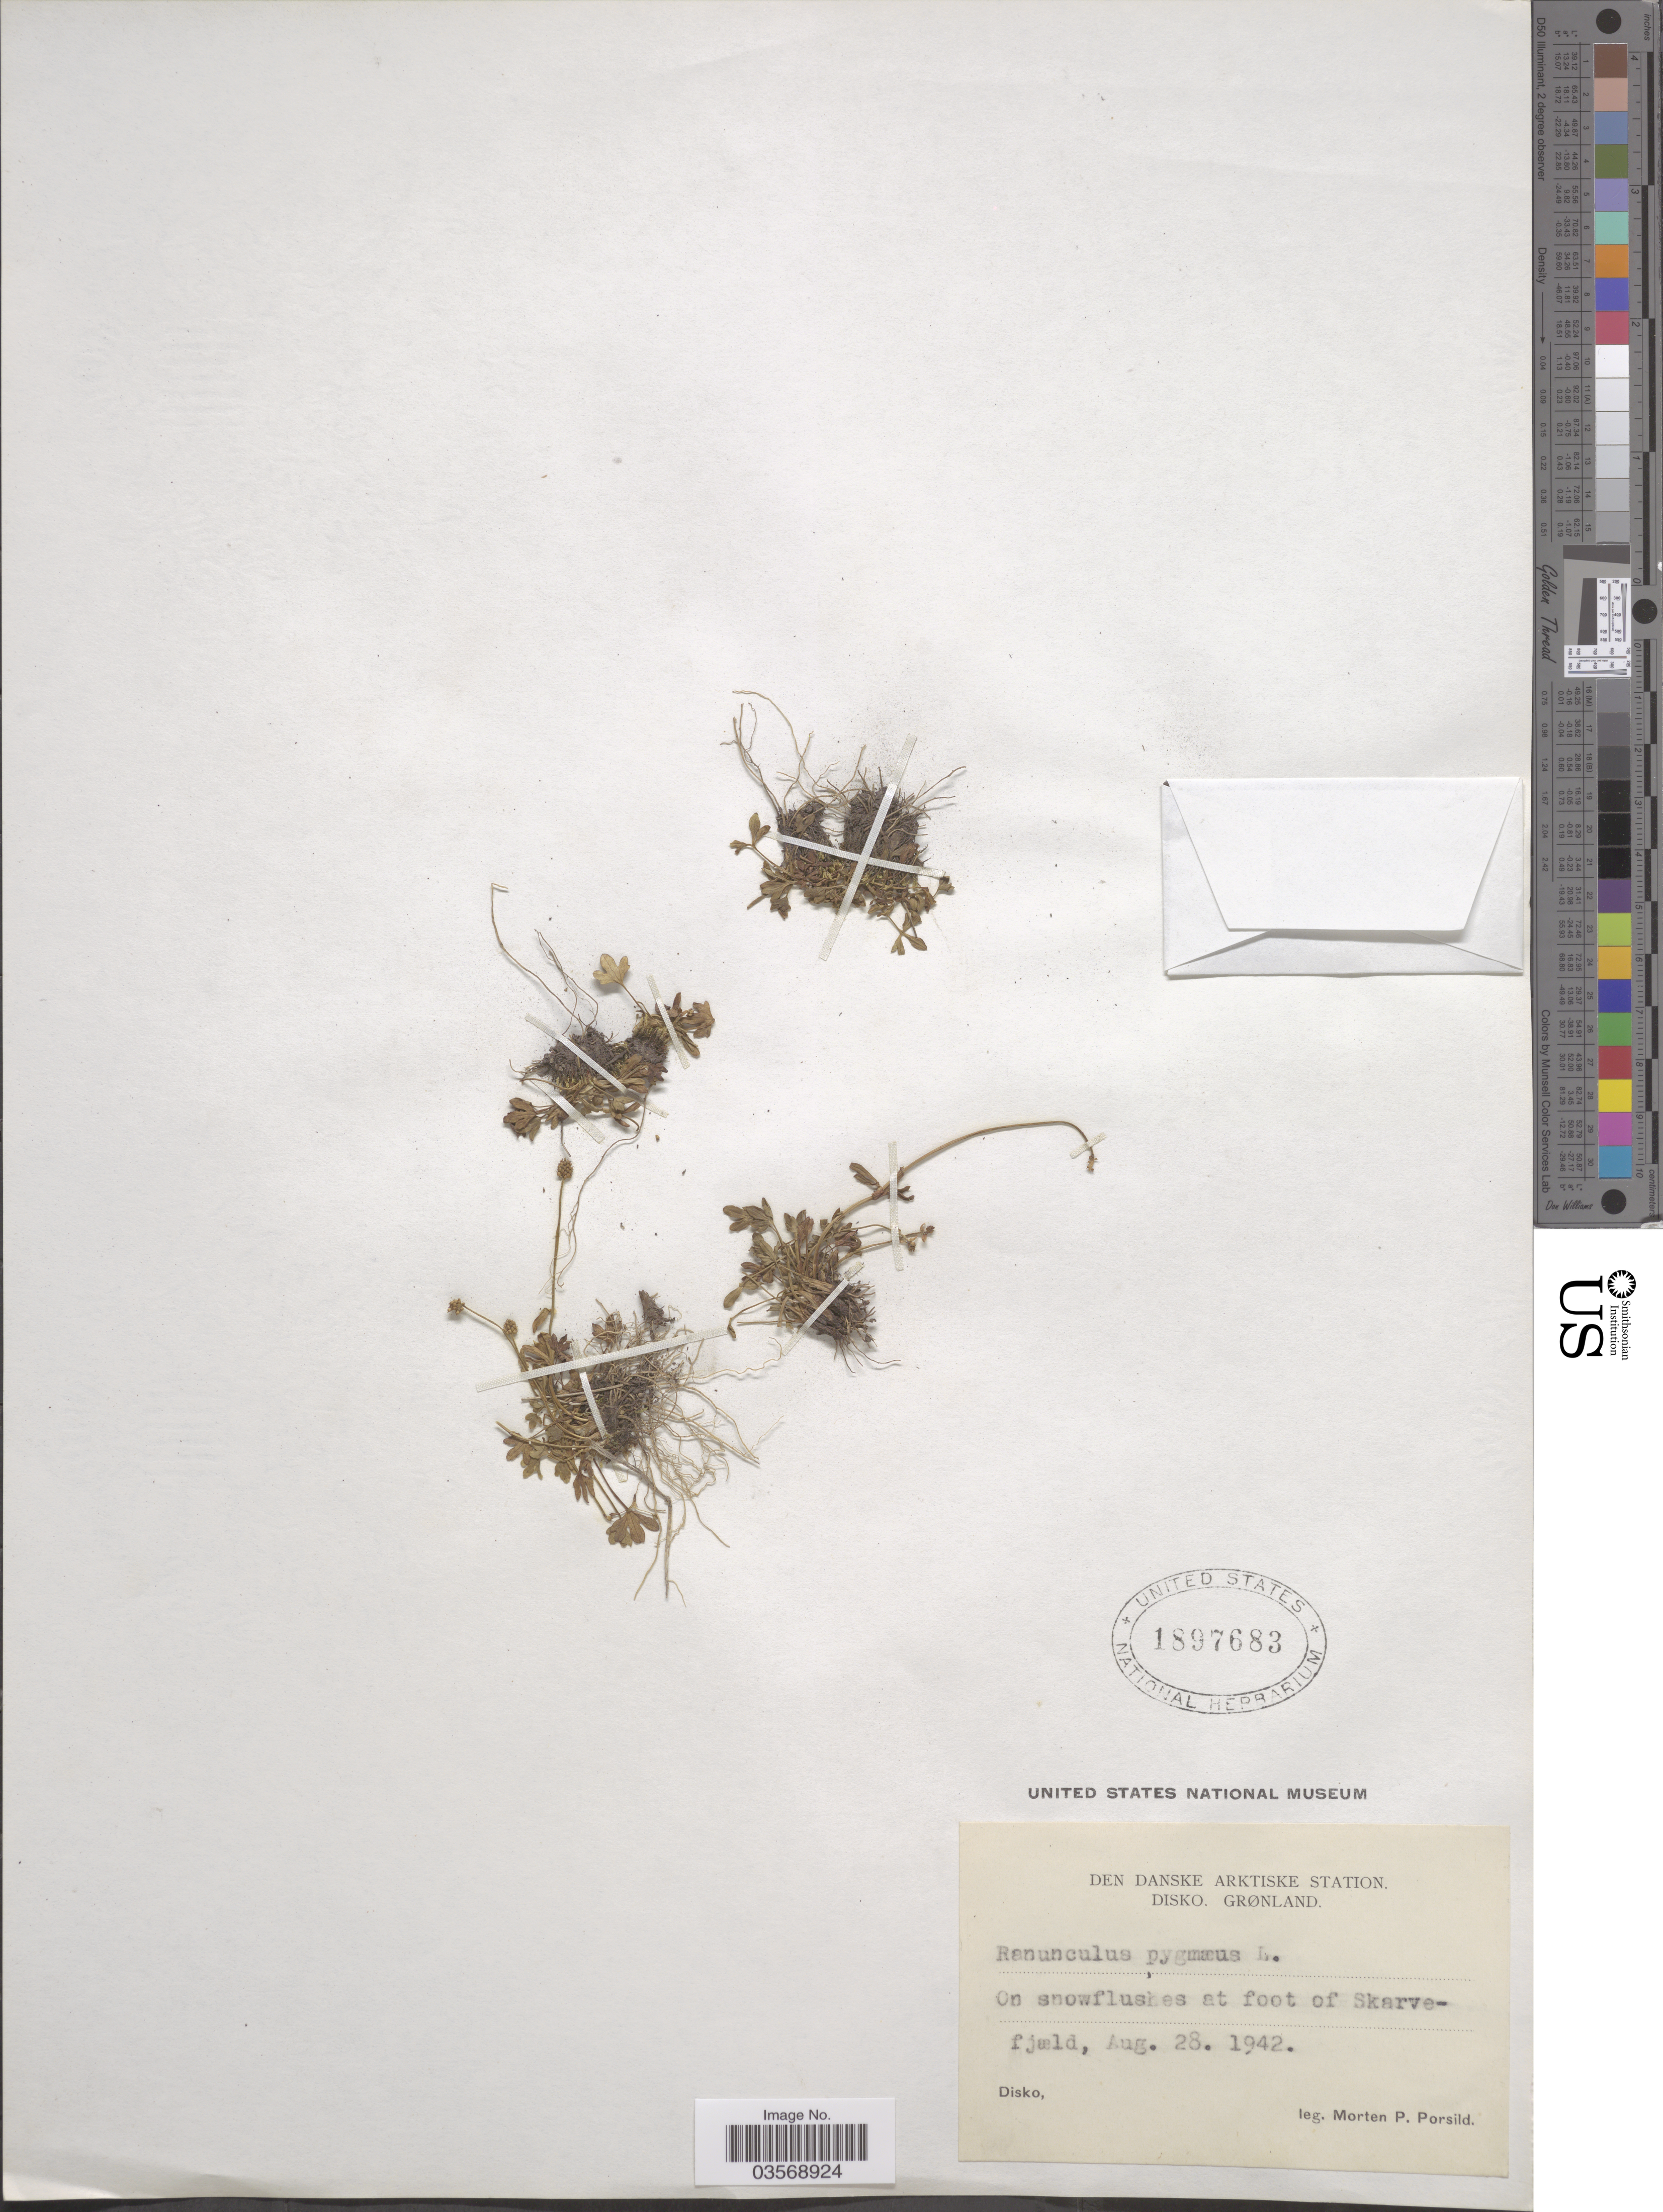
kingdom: Plantae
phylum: Tracheophyta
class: Magnoliopsida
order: Ranunculales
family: Ranunculaceae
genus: Ranunculus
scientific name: Ranunculus pygmaeus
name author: Wahlenb.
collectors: M. P. Porsild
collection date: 1942-08-28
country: Greenland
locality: Den Danske Arktiske Station. Disko. On snowflushes at foot of Skarvefjæld.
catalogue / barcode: US 1897683